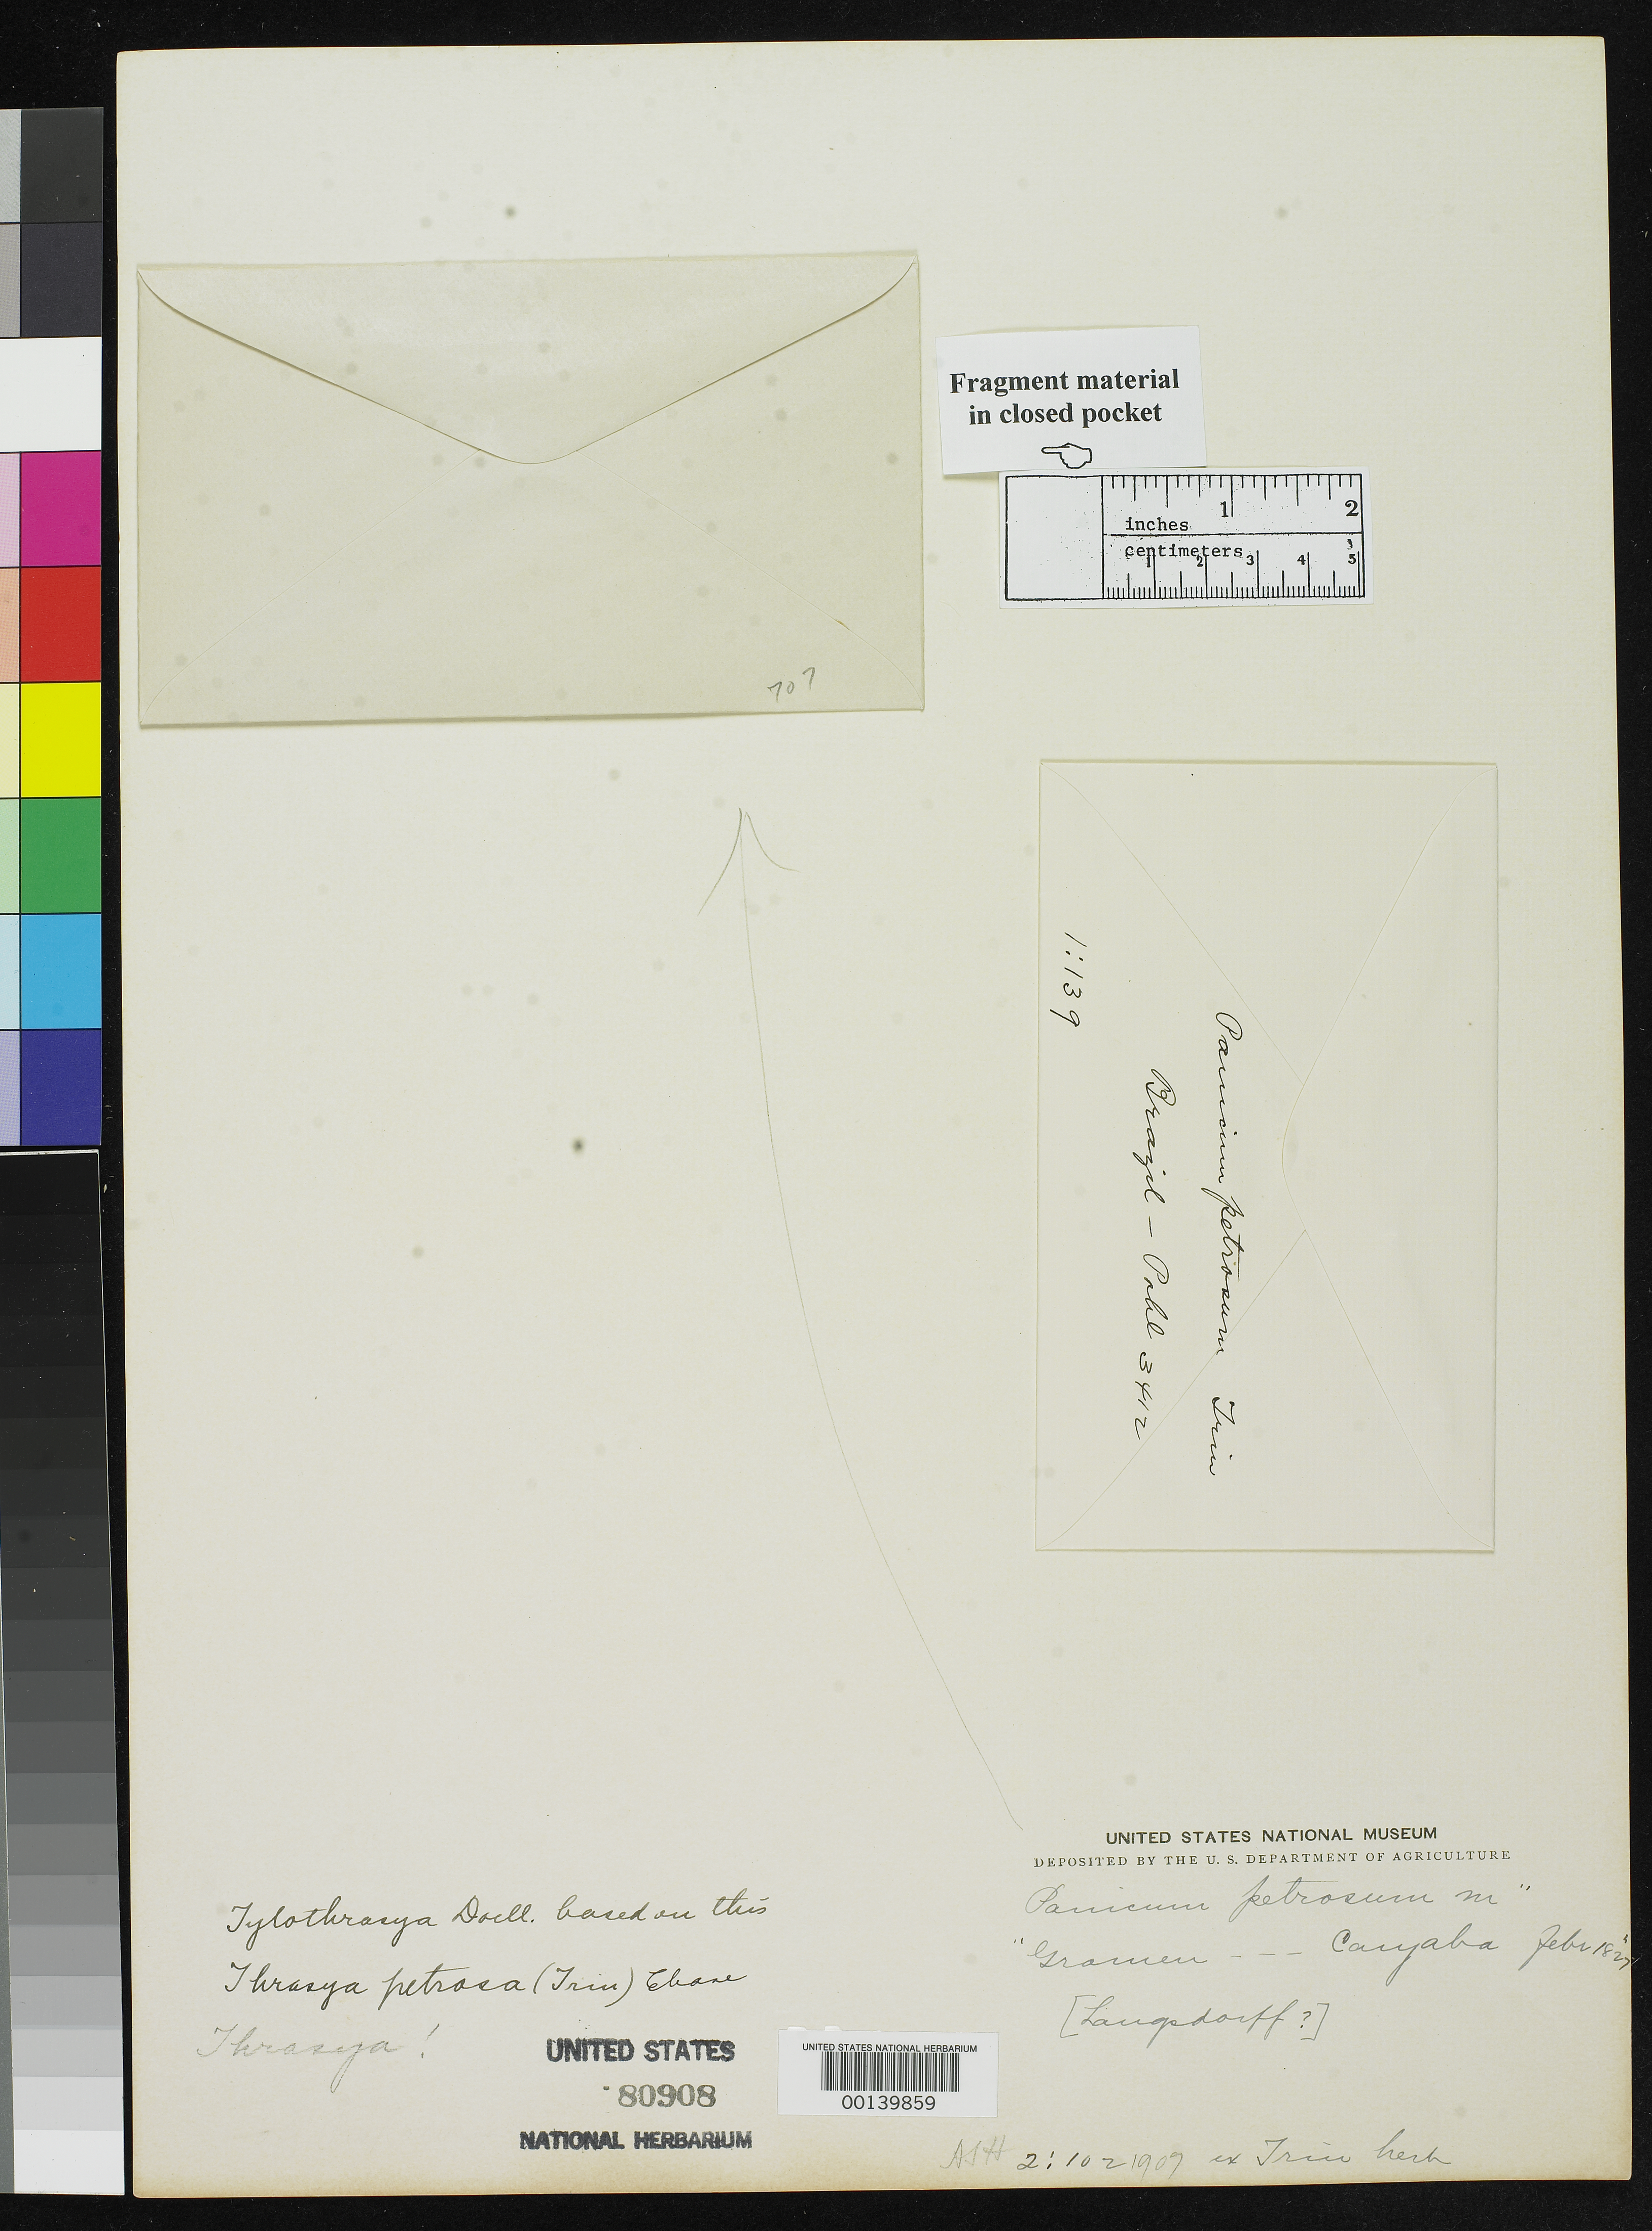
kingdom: Plantae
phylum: Tracheophyta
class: Liliopsida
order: Poales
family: Poaceae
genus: Panicum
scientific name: Panicum petrosum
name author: Trin.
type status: Type Fragment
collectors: G. H. von Langsdorff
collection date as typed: Feb 1827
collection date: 1827-02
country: Brazil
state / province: Mato Grosso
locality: Cuiaba.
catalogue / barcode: US 80908